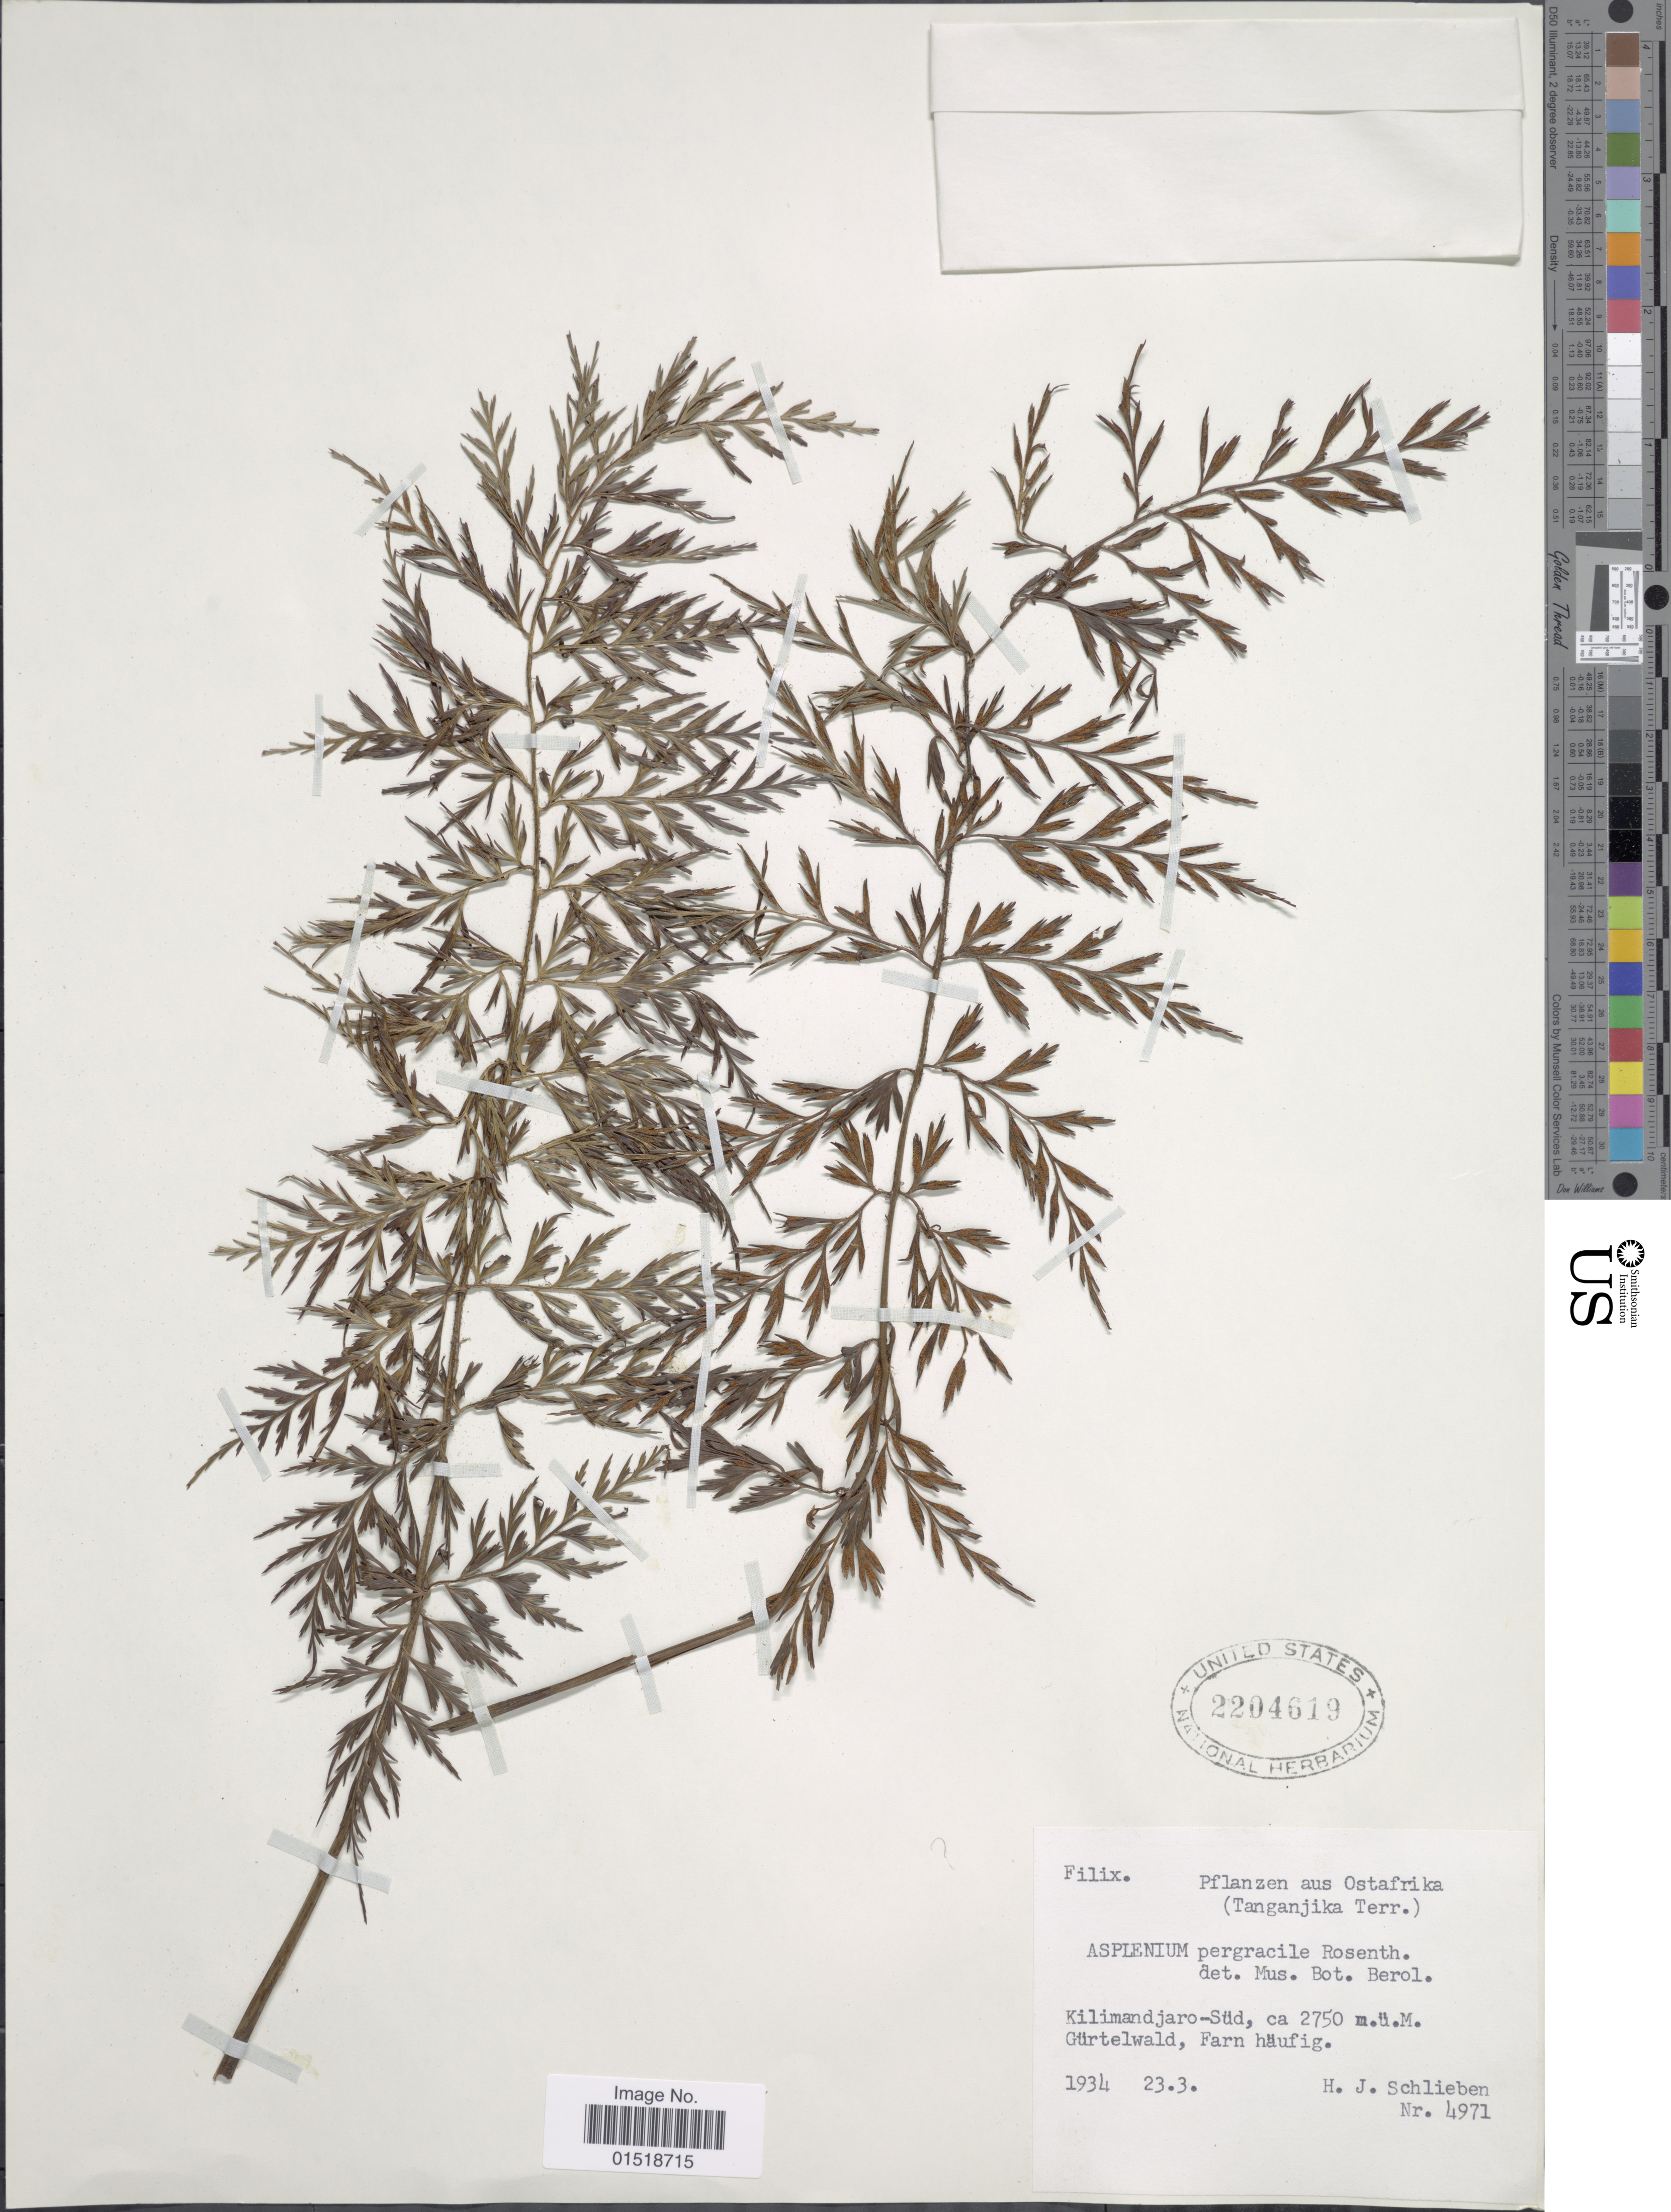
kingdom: Plantae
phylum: Tracheophyta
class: Polypodiopsida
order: Polypodiales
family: Aspleniaceae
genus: Asplenium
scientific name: Asplenium aethiopicum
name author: (Burm. f.) Bech.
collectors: H. J. Schlieben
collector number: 4971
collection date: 1934-03-23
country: Tanzania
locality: Ostafrika. (Tanganjika Terr.). Kilimandjaro-Süd, Gürtelwald, Farn häufig.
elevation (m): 2750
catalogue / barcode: US 2204619